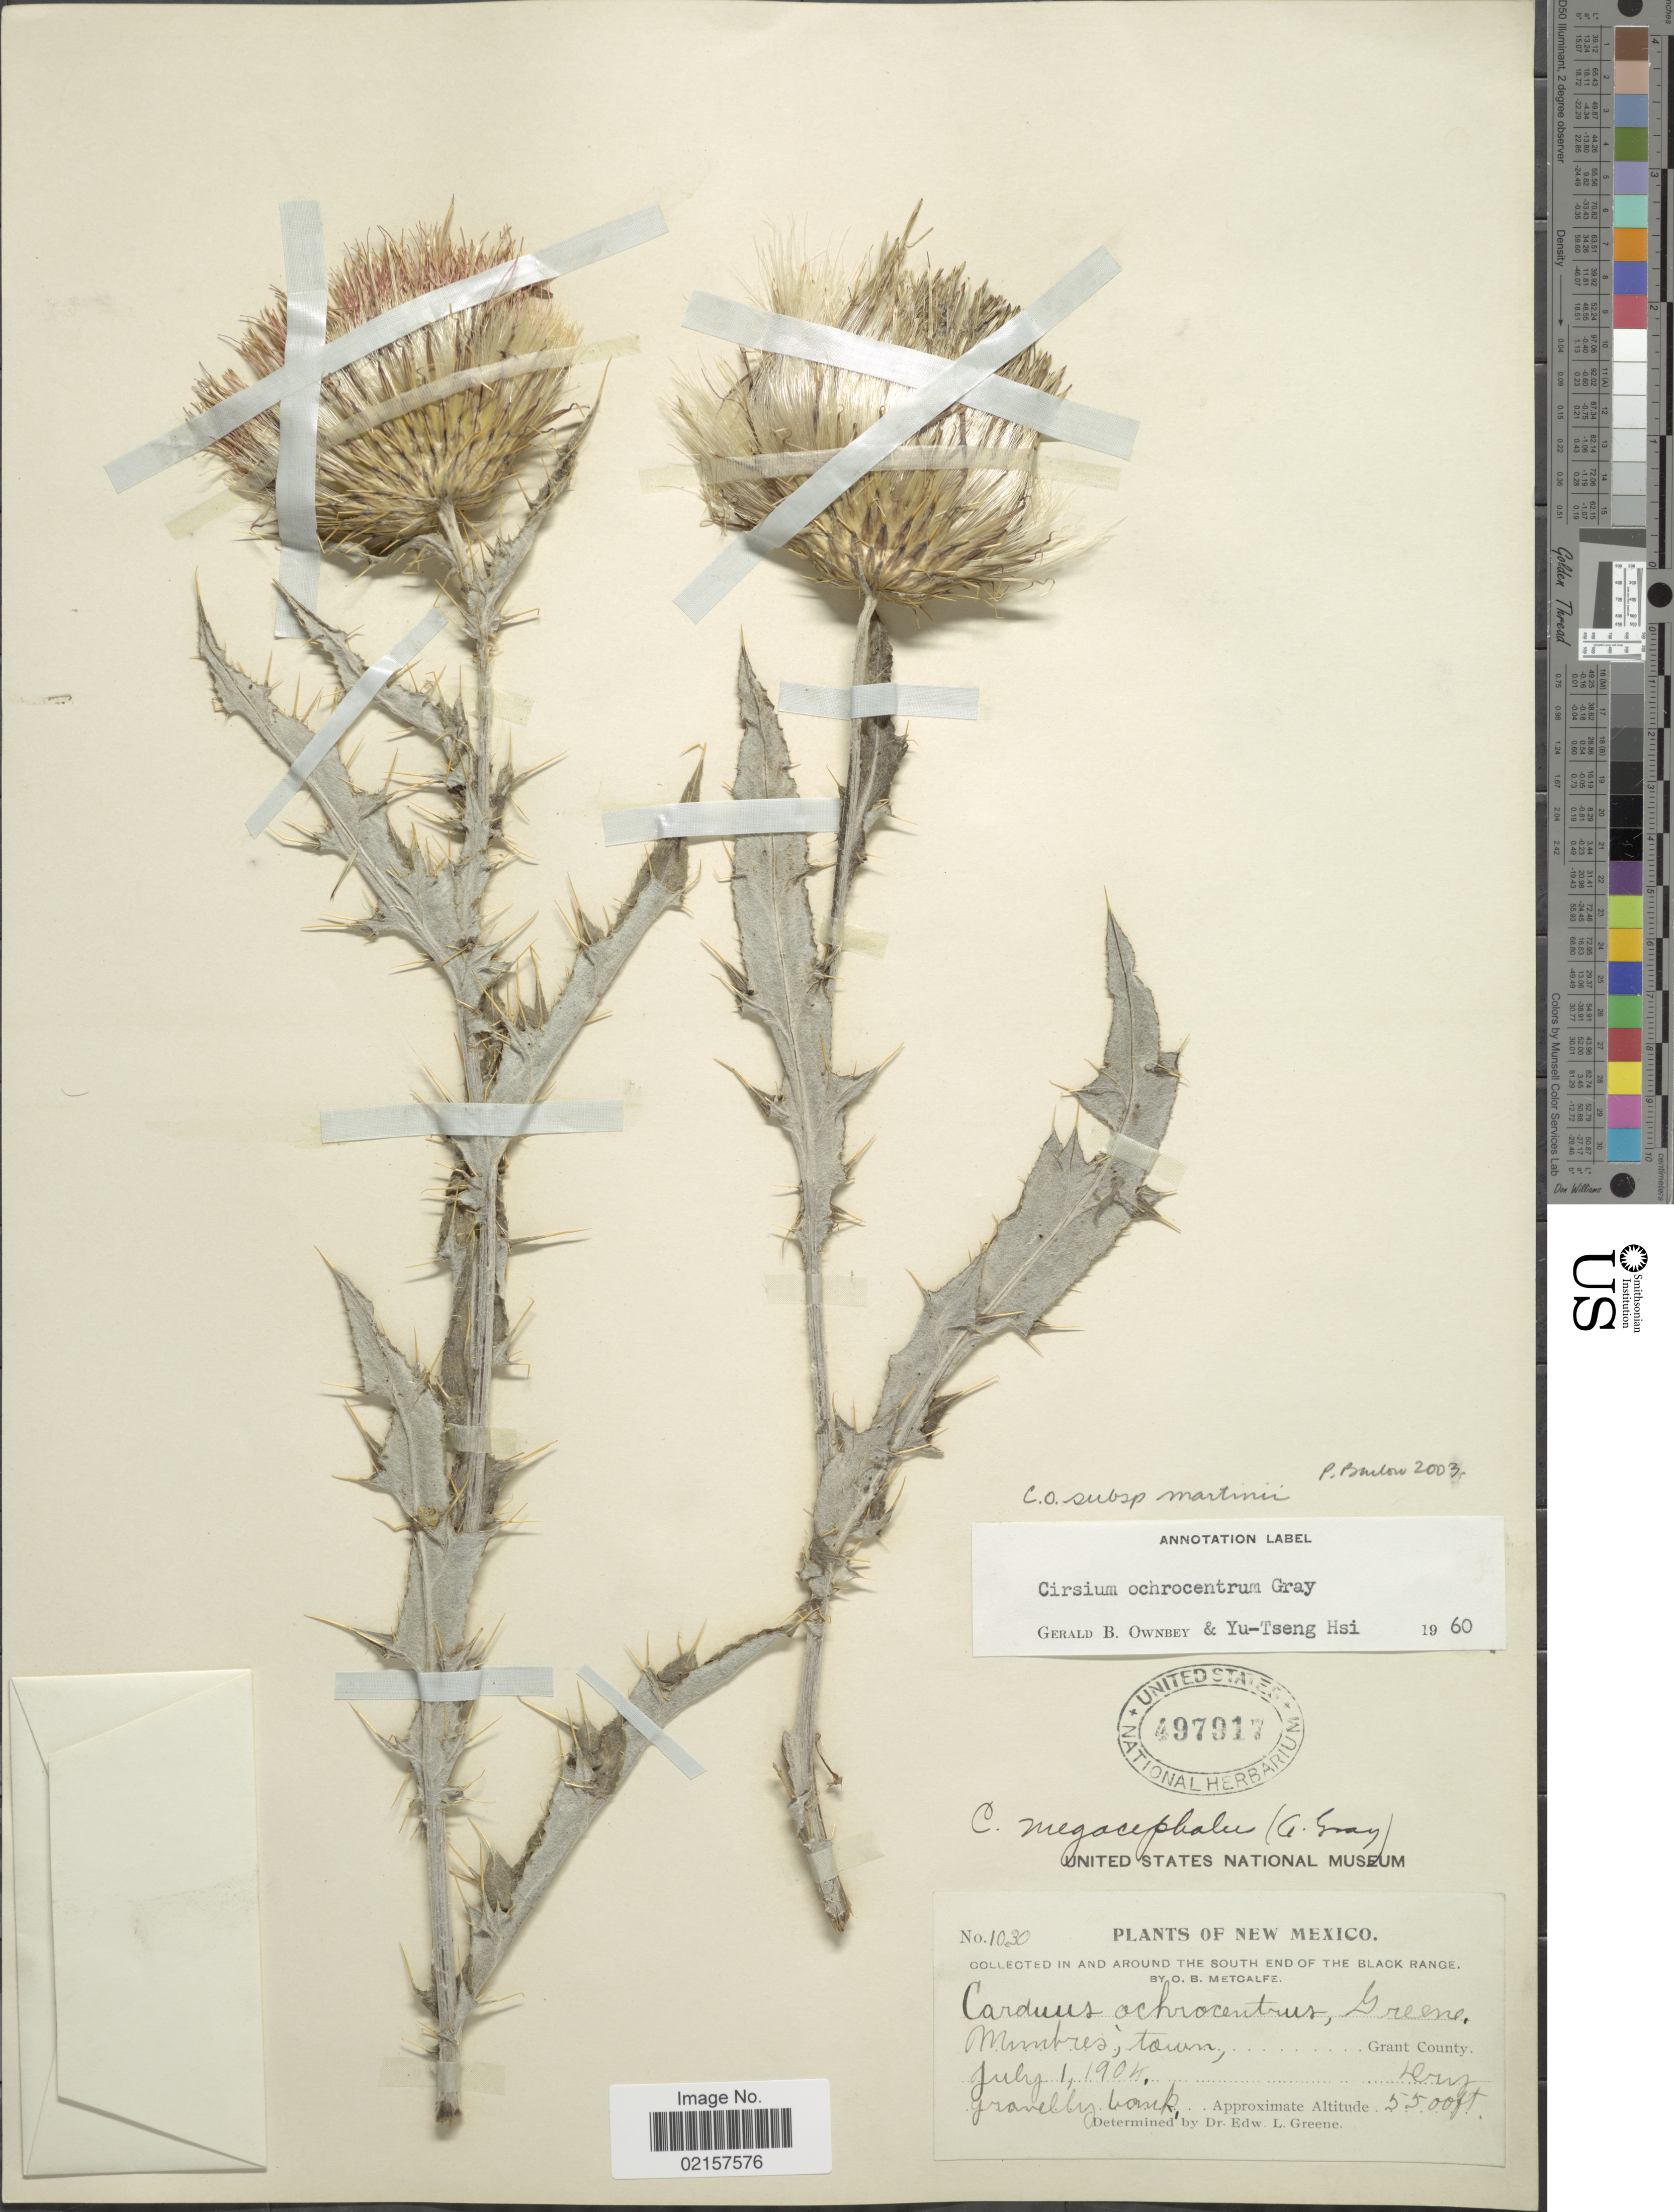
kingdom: Plantae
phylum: Tracheophyta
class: Magnoliopsida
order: Asterales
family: Asteraceae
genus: Cirsium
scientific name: Cirsium ochrocentrum subsp. martinii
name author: Barlow-Irick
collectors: O. B. Metcalfe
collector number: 1030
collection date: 1904-07-01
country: United States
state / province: New Mexico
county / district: Grant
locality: Mimbres, town, gravelly bank, in and around the south end of the Black Range, Grant County.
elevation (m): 1676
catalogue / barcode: US 497917